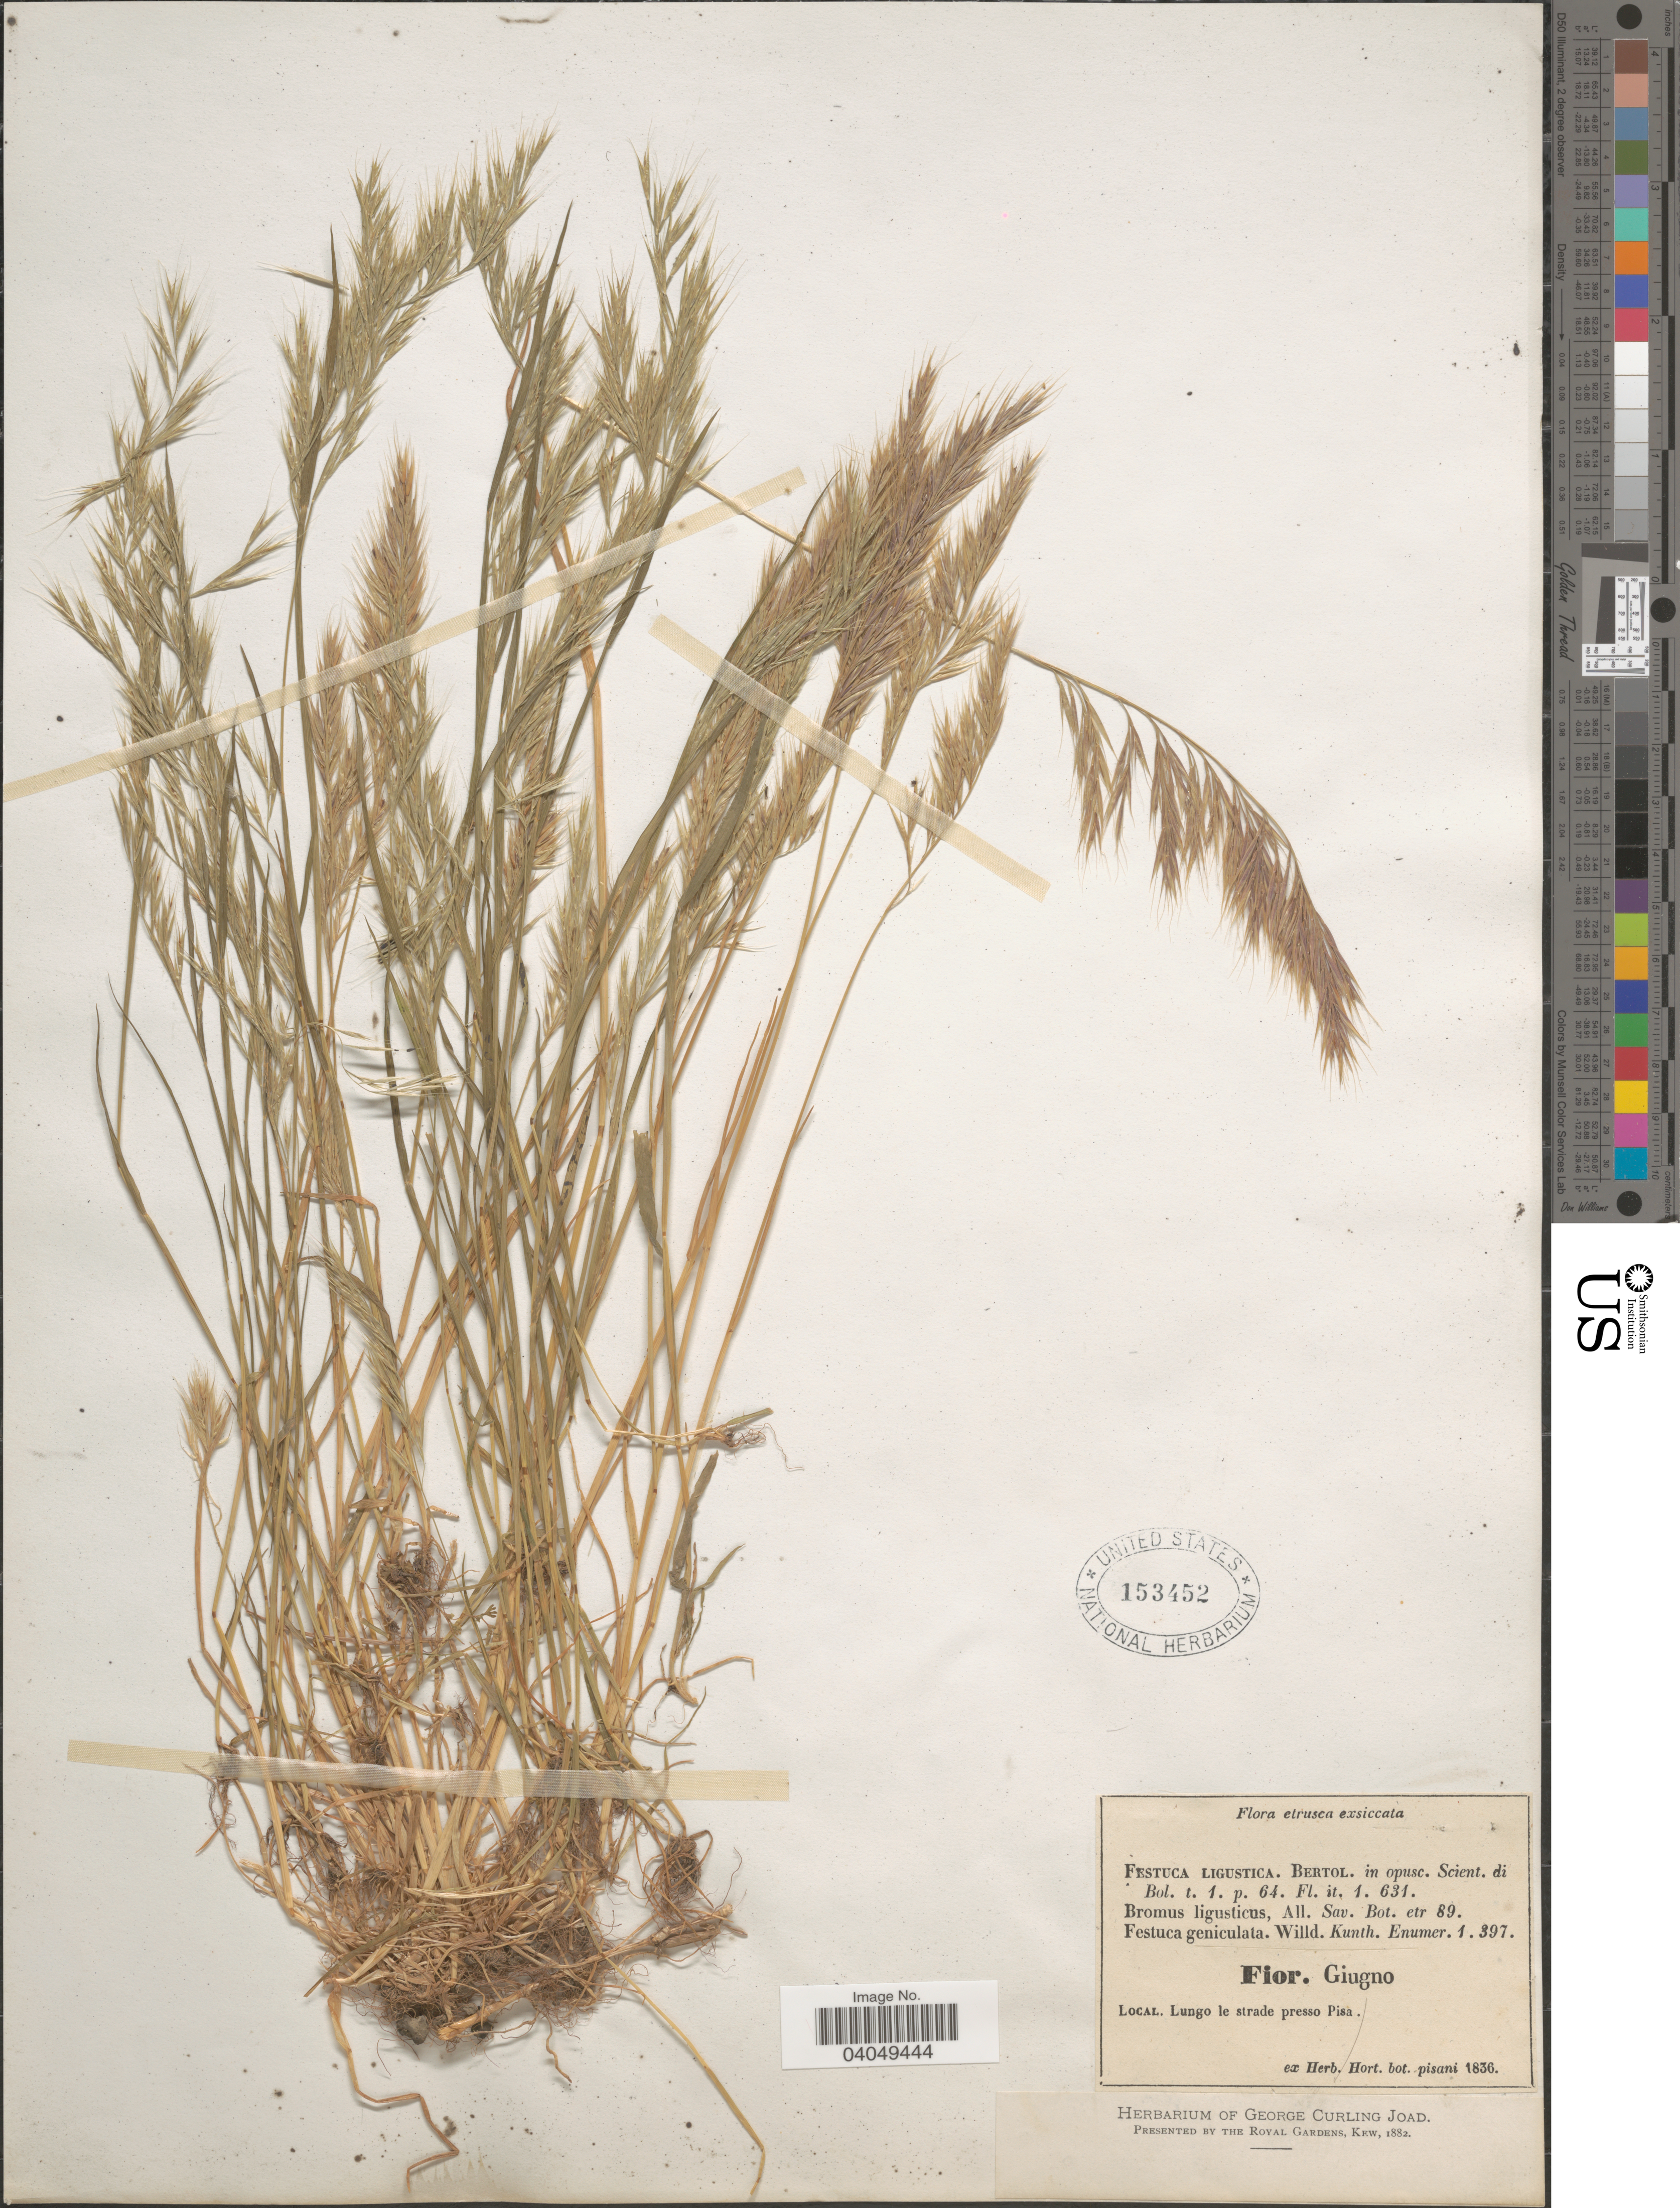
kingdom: Plantae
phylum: Tracheophyta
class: Liliopsida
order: Poales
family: Poaceae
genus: Festuca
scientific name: Festuca ligustica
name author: (All.) Bertol.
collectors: ex herb. Hort. Bot. Pisani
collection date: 1836-06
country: Italy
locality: Etrusca. Lungo le strade presso Pisa.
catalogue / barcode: US 153452